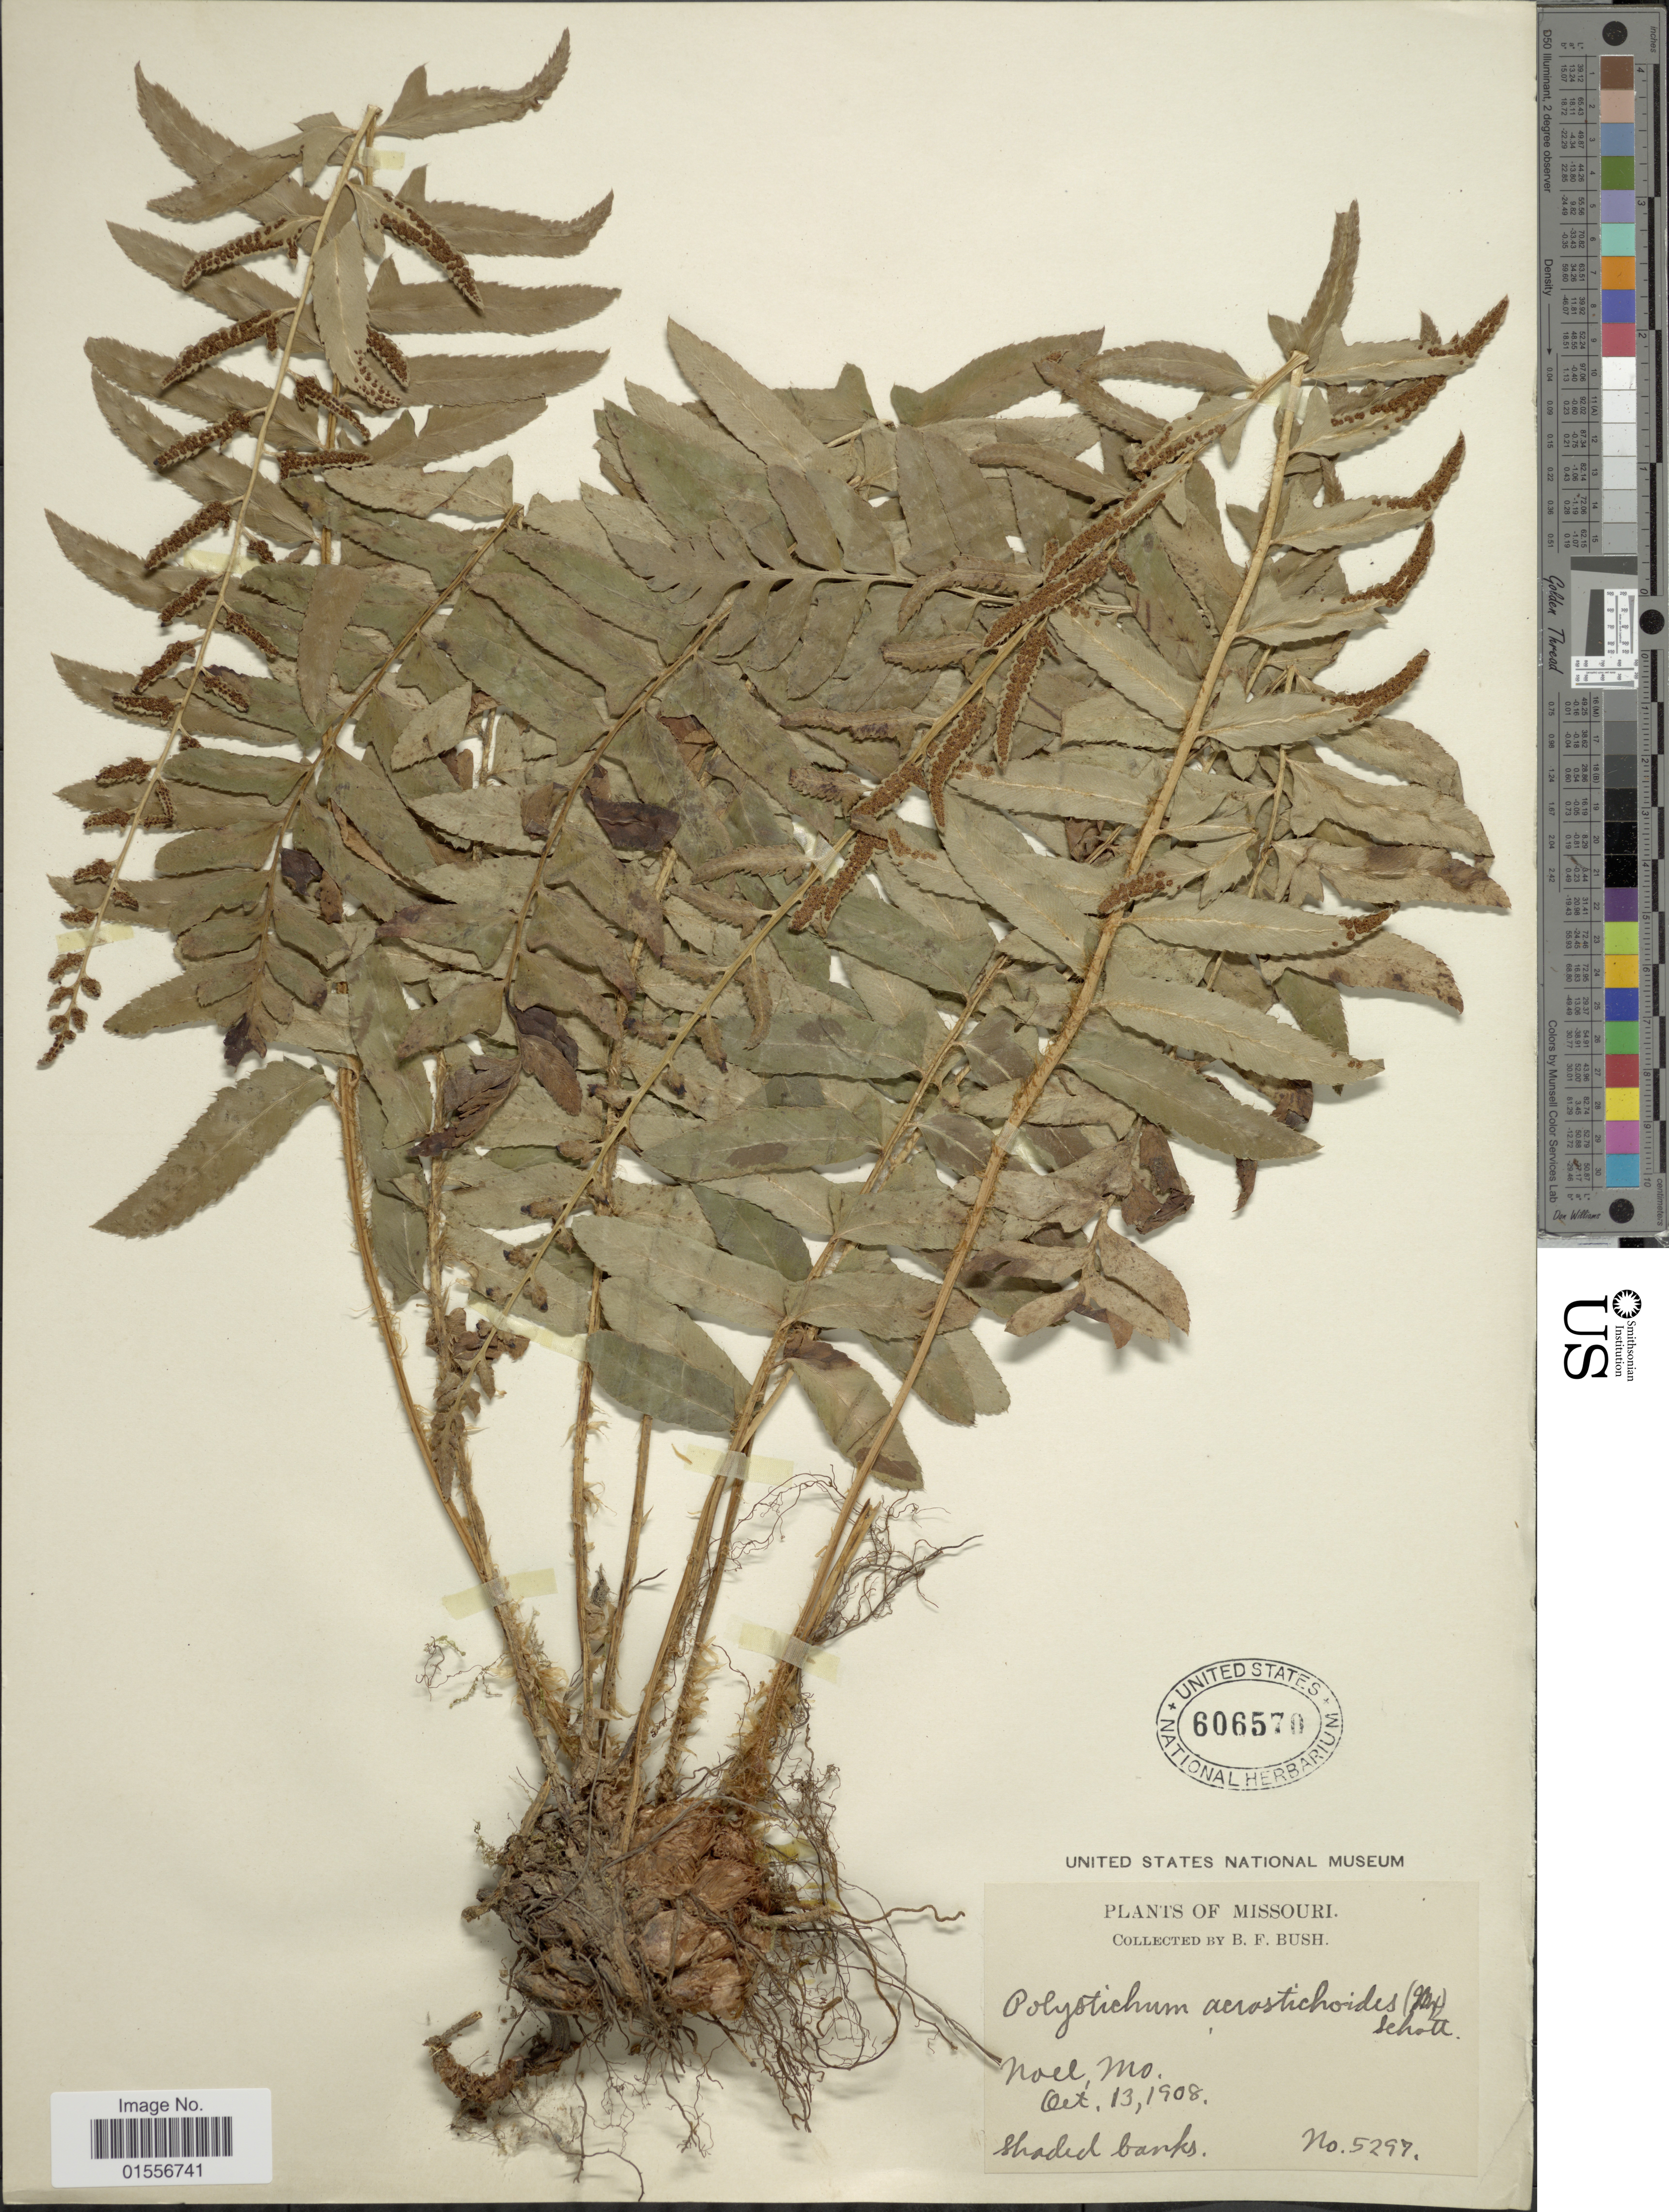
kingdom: Plantae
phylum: Tracheophyta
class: Polypodiopsida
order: Polypodiales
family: Dryopteridaceae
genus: Polystichum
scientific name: Polystichum acrostichoides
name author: (Michx.) Schott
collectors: B. F. Bush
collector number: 5297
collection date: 1908-10-13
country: United States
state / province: Missouri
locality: Noel.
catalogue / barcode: US 606570